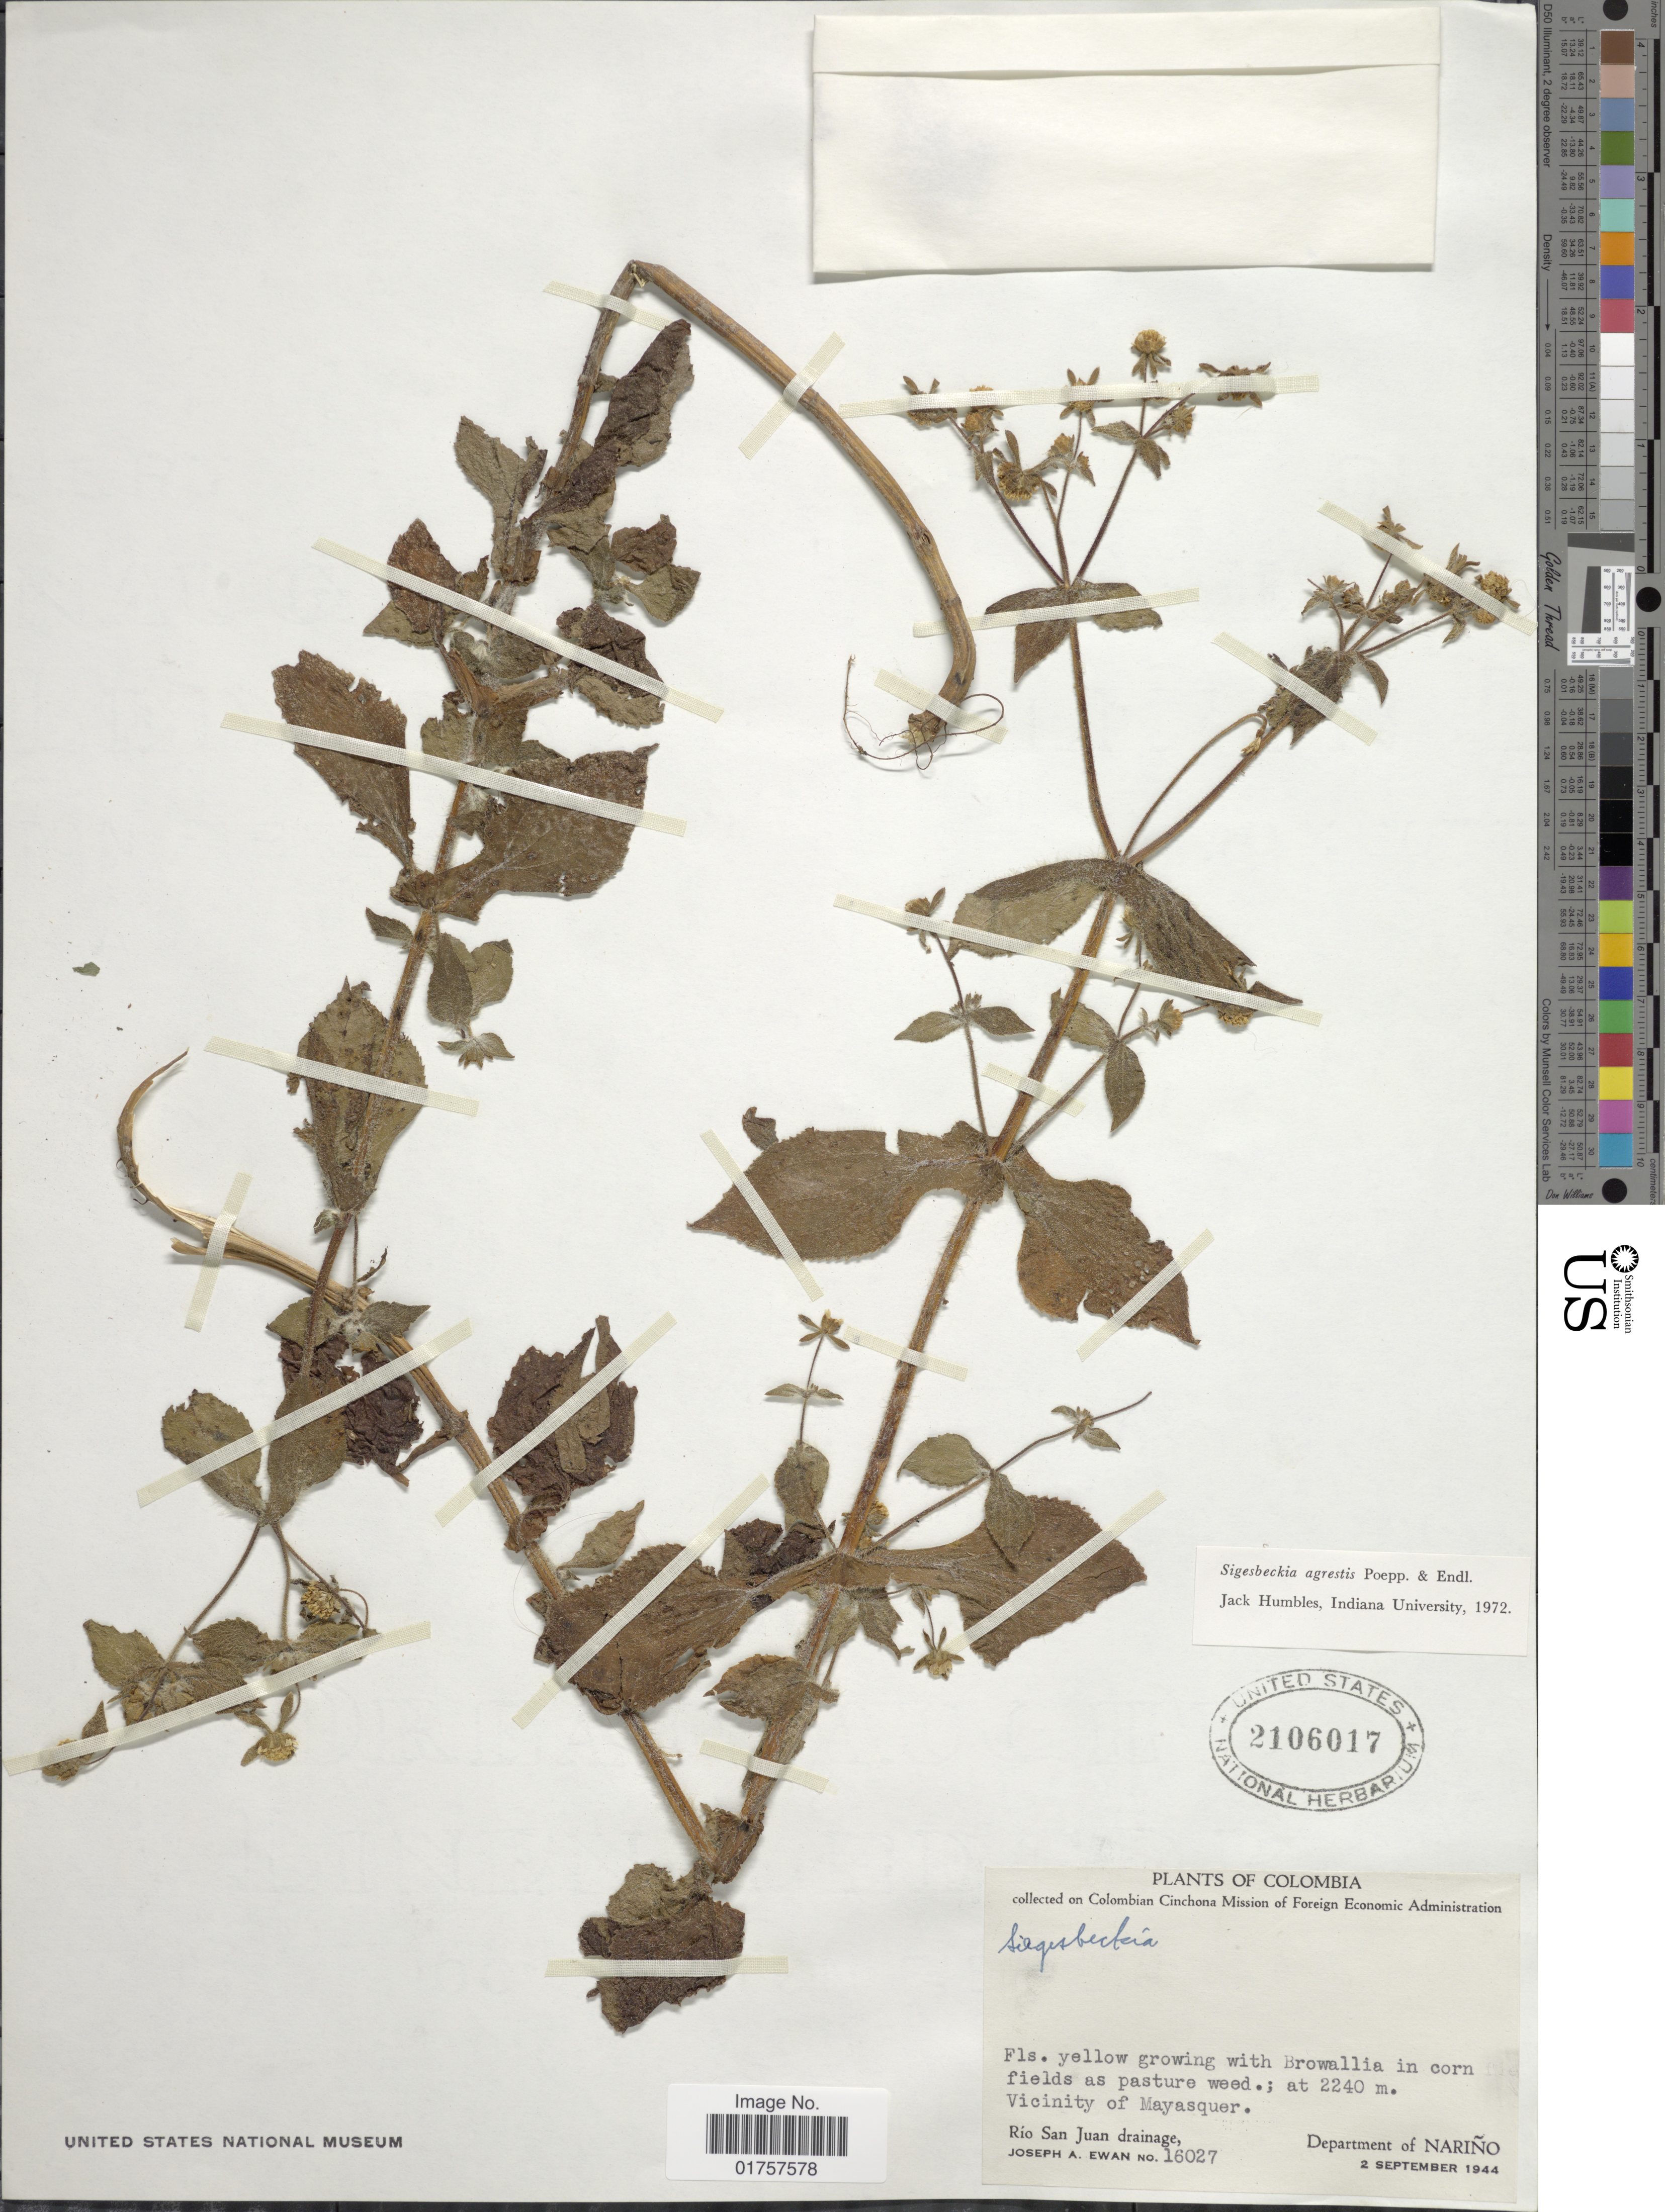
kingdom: Plantae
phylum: Tracheophyta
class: Magnoliopsida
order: Asterales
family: Asteraceae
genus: Sigesbeckia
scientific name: Sigesbeckia agrestis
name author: Poepp.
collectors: J. A. Ewan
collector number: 16027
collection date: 1944-09-02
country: Colombia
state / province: Nariño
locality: Vicinity of Mayasquer. Río San Juan drainage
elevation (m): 2240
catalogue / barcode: US 2106017